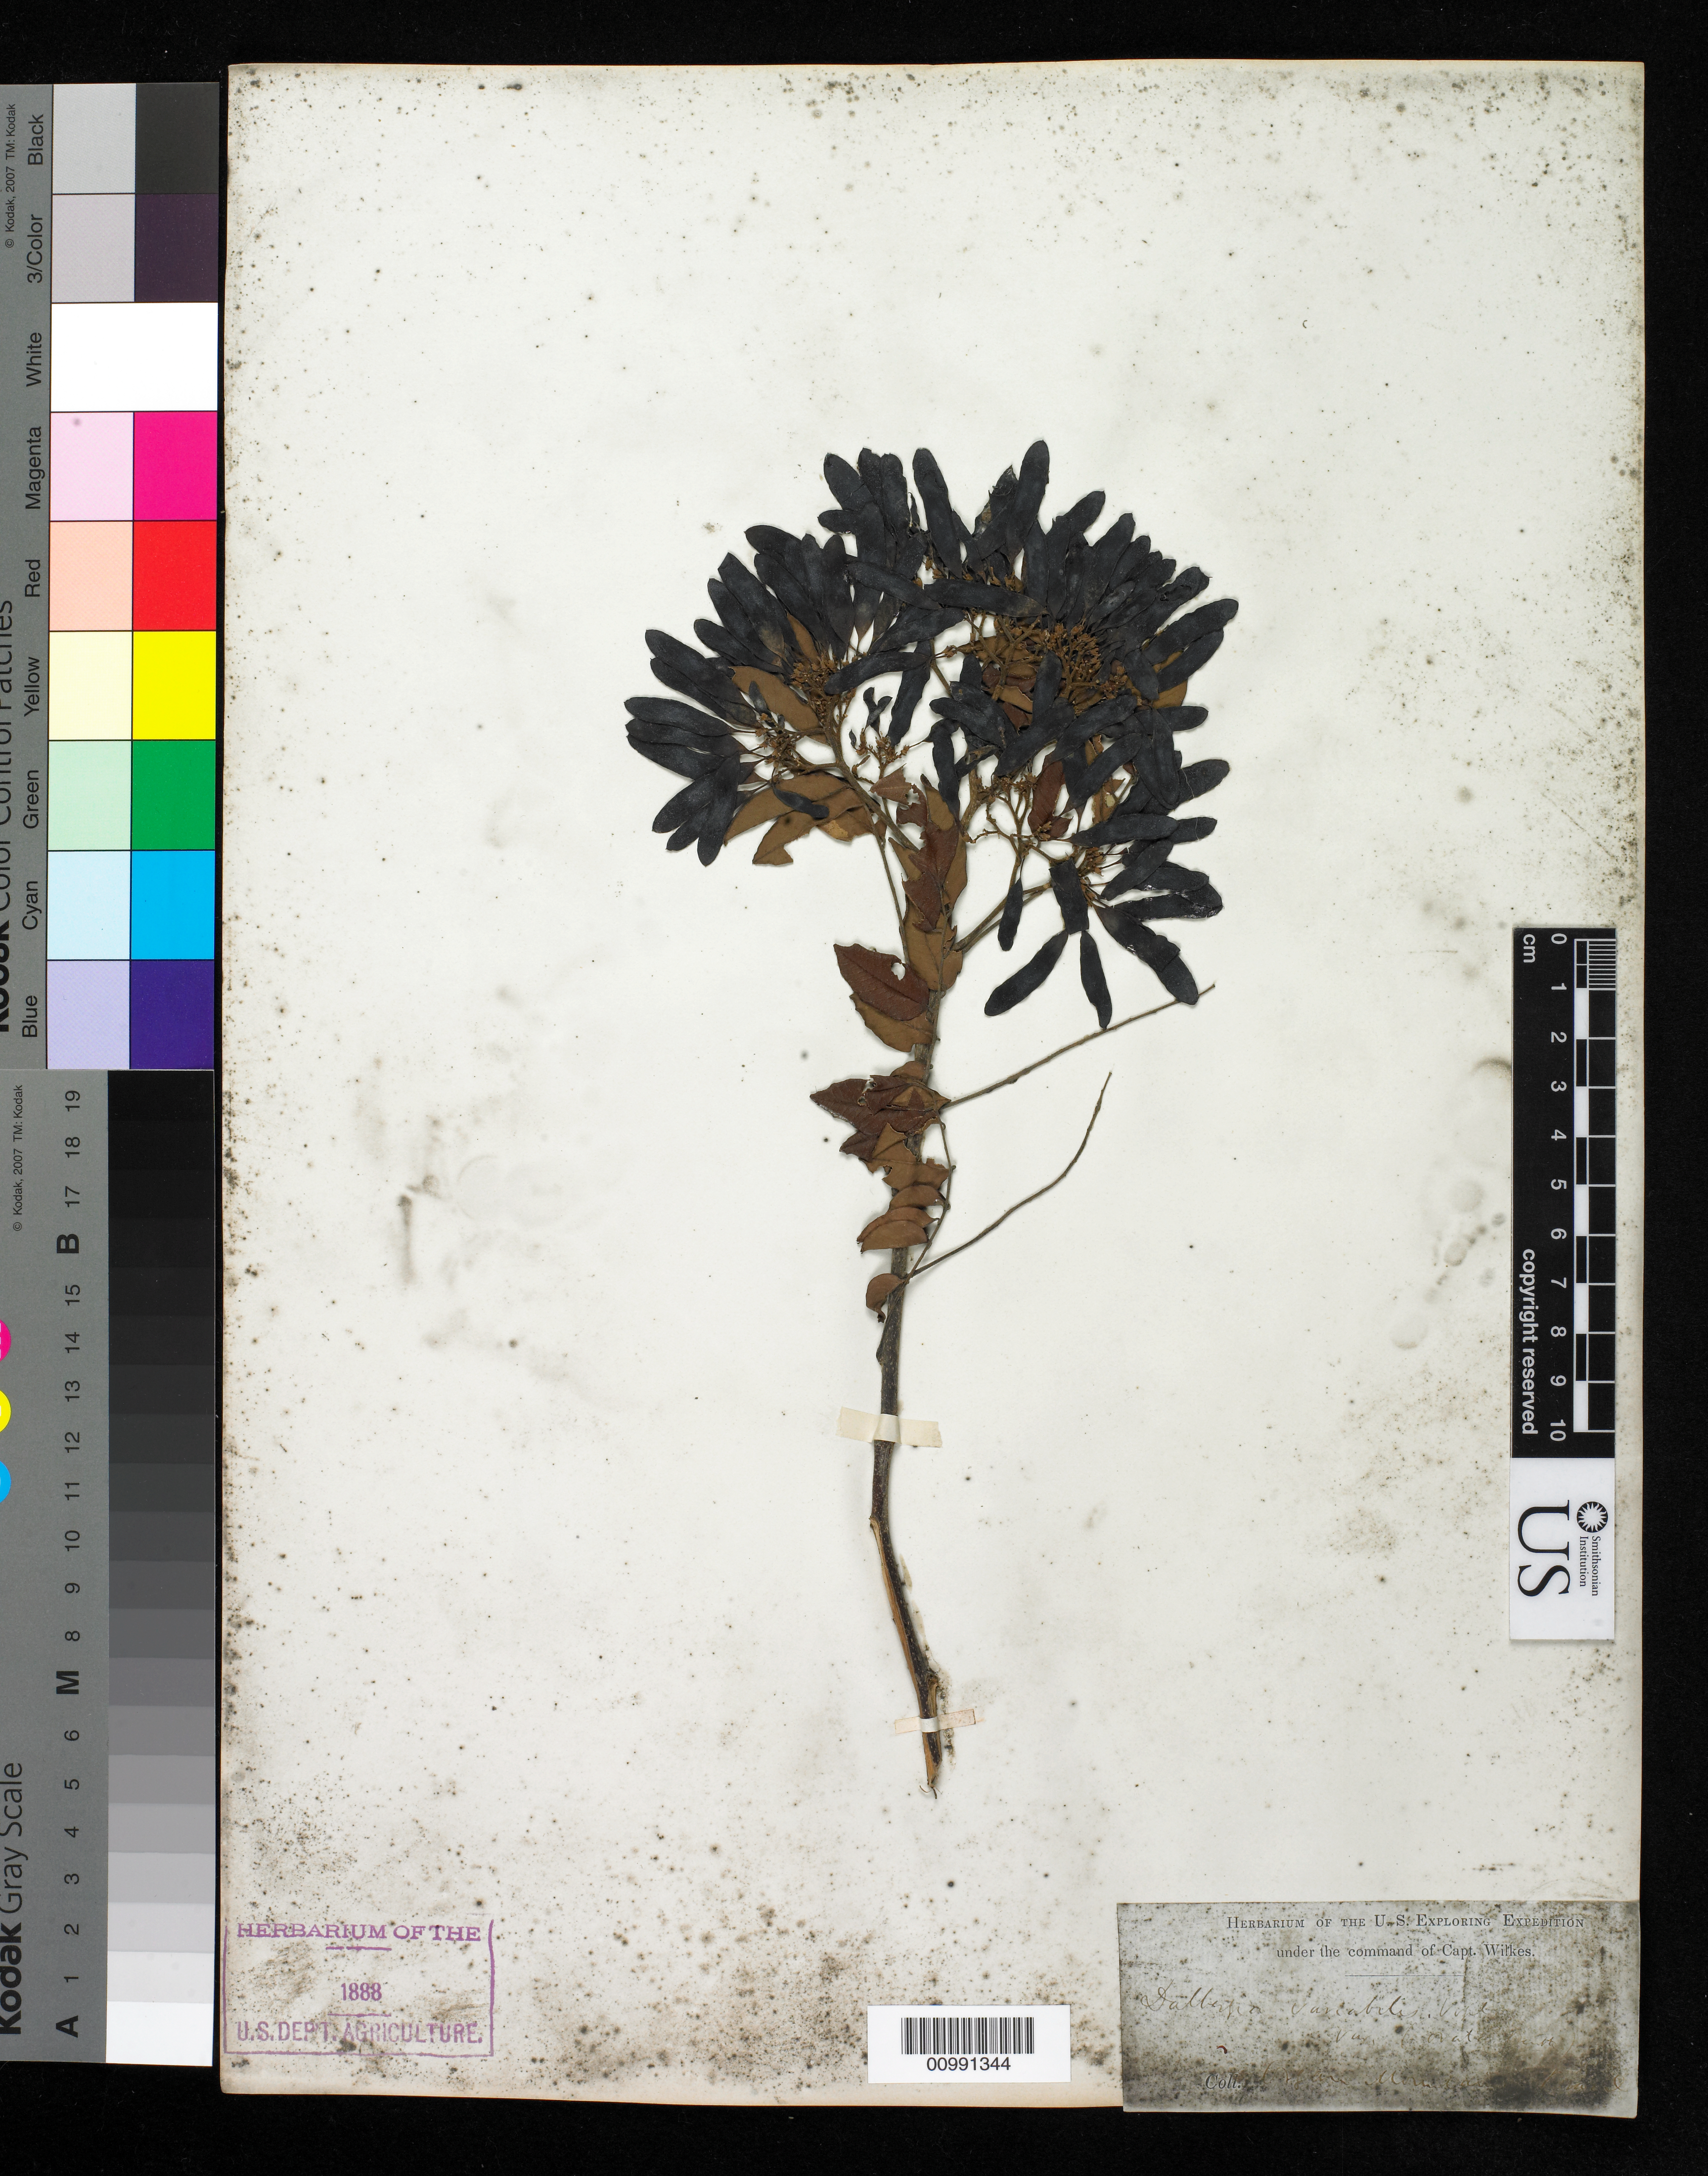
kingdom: Plantae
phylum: Tracheophyta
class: Magnoliopsida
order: Fabales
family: Fabaceae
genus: Dalbergia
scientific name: Dalbergia frutescens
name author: (Vell.) Britton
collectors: Wilkes Explor. Exped.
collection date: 1838/1842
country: Brazil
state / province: Rio de Janeiro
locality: Organ Mountains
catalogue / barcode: US 98480